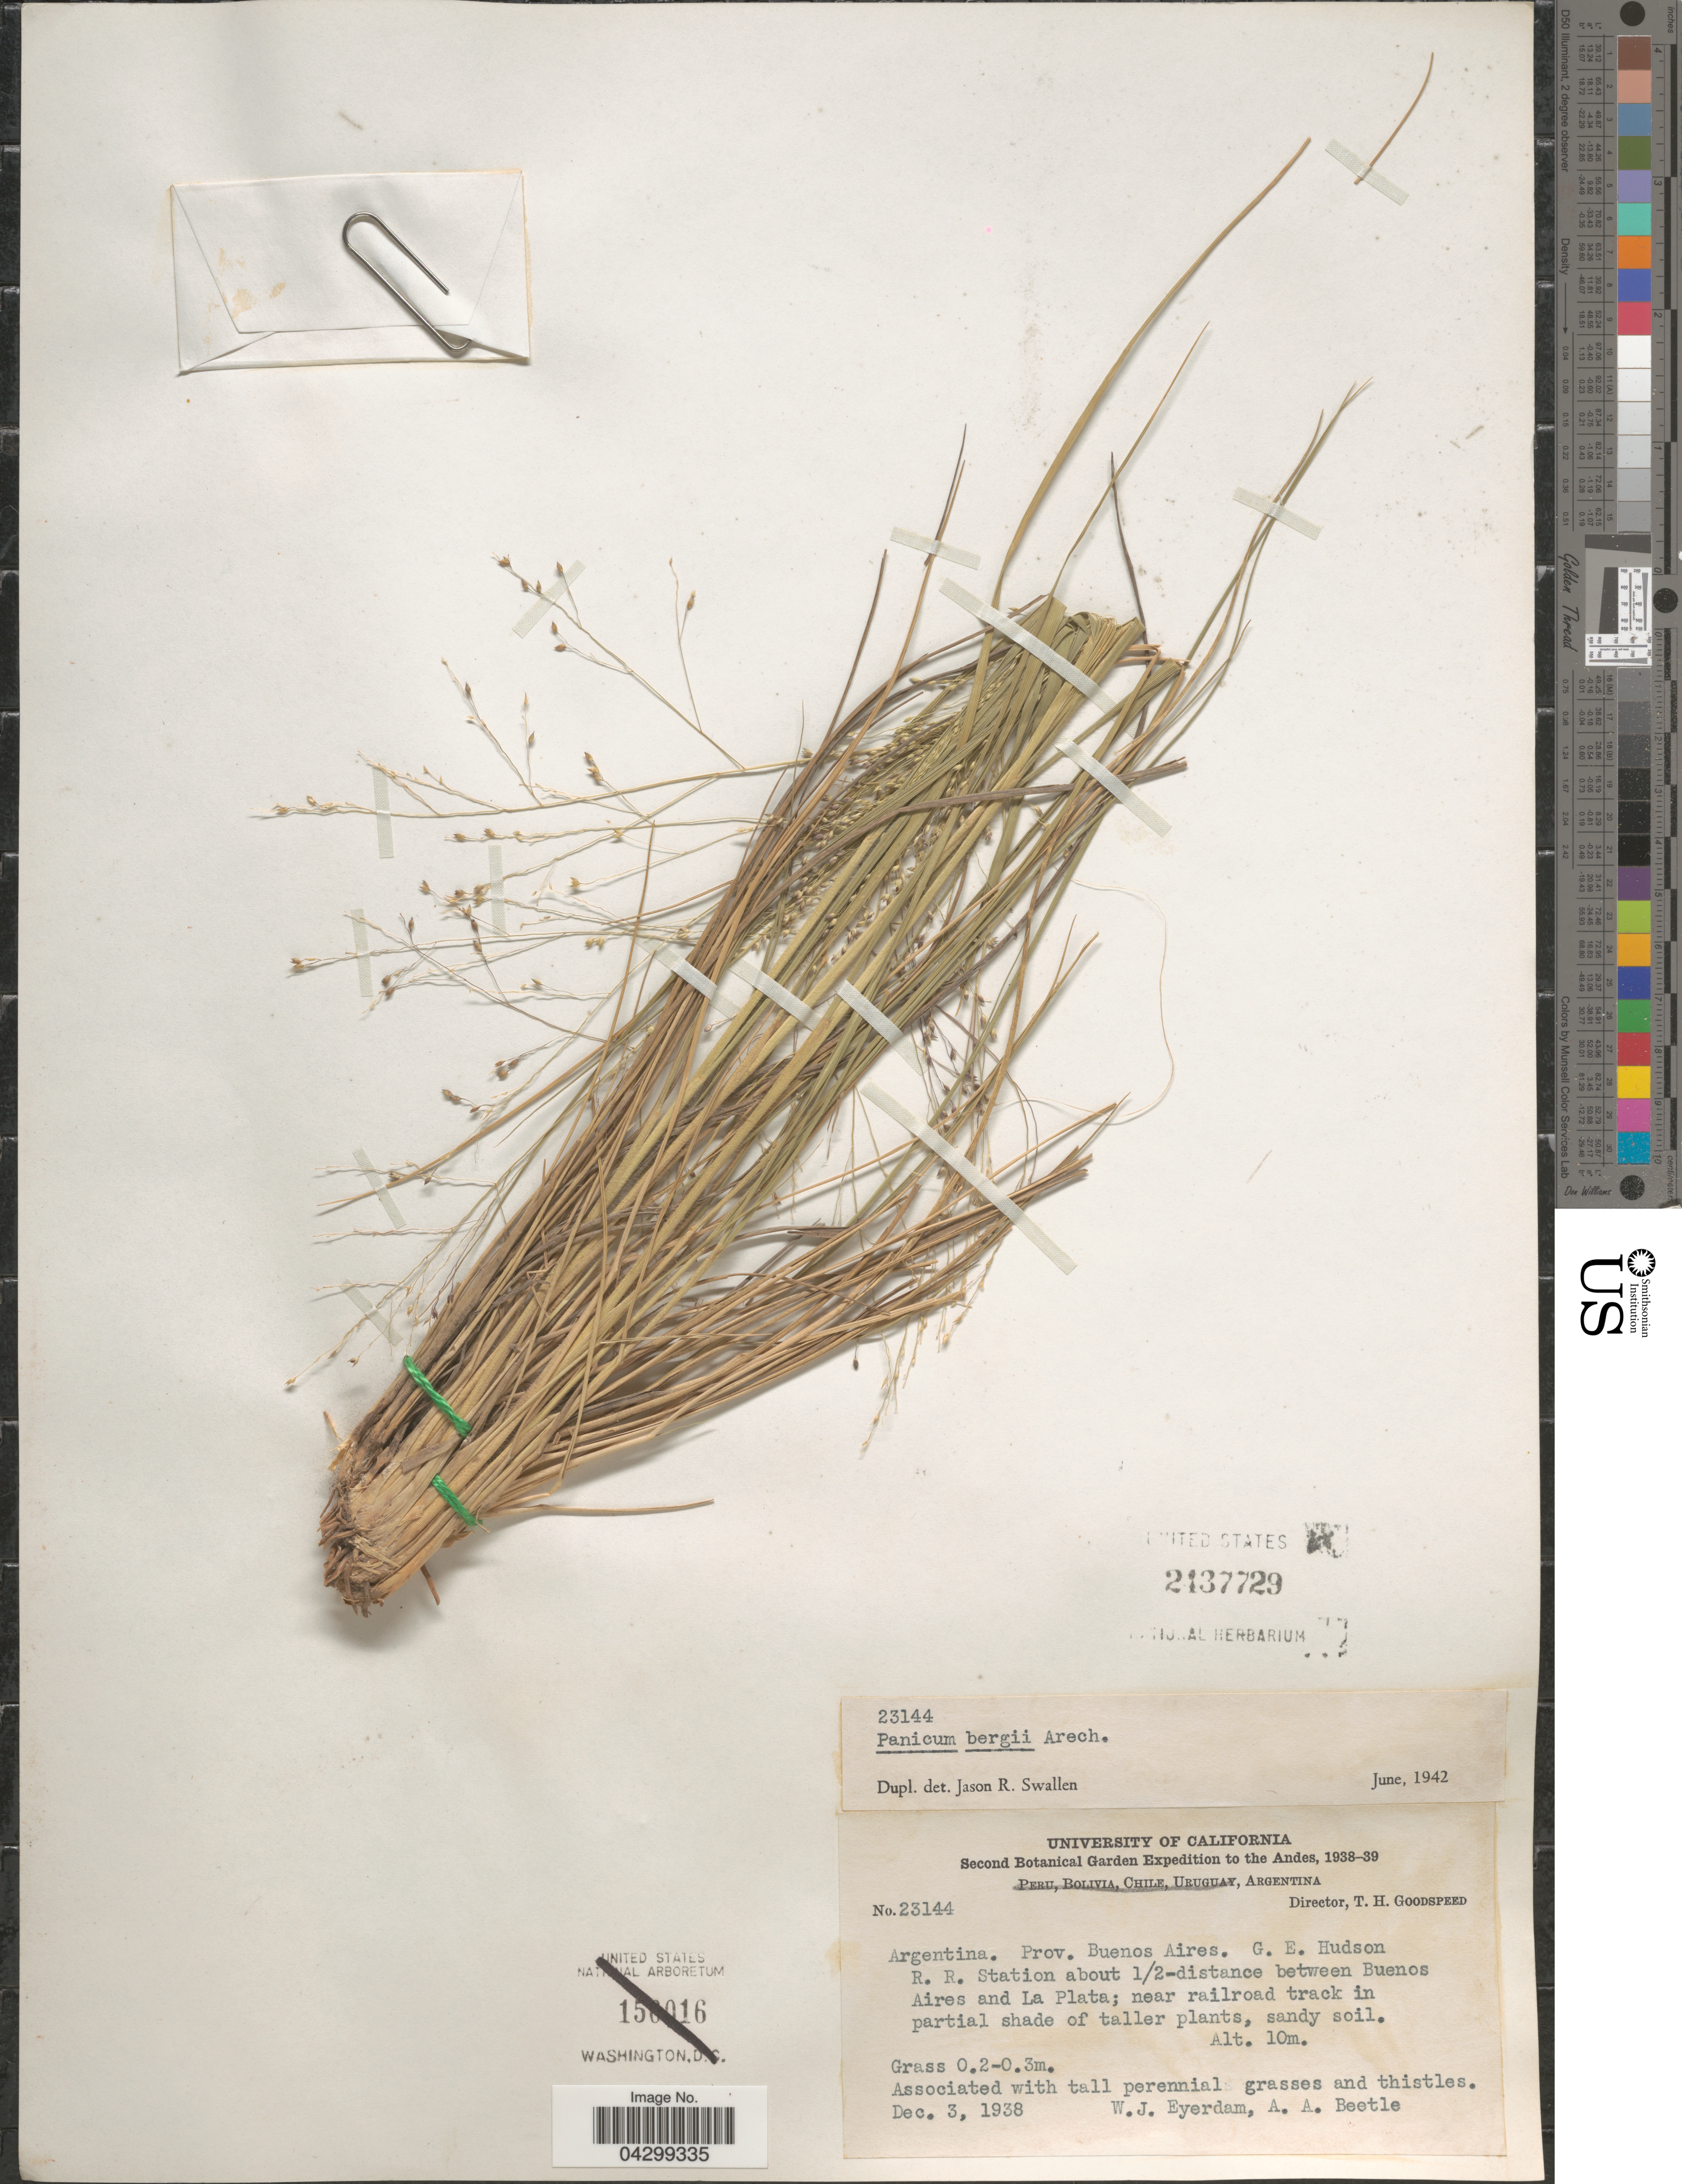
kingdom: Plantae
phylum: Tracheophyta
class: Liliopsida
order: Poales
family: Poaceae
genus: Panicum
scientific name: Panicum bergii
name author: Arechav.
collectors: W. J. Eyerdam & A. A. Beetle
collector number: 23144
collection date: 1938-12-03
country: Argentina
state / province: Buenos Aires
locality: G.E. Hudson and R.R. Station about 1/2-distance between Buenos Aires and La Plata; near railroad track in partial shade of taller plants, sandy soil.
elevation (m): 10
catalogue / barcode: US 2437729